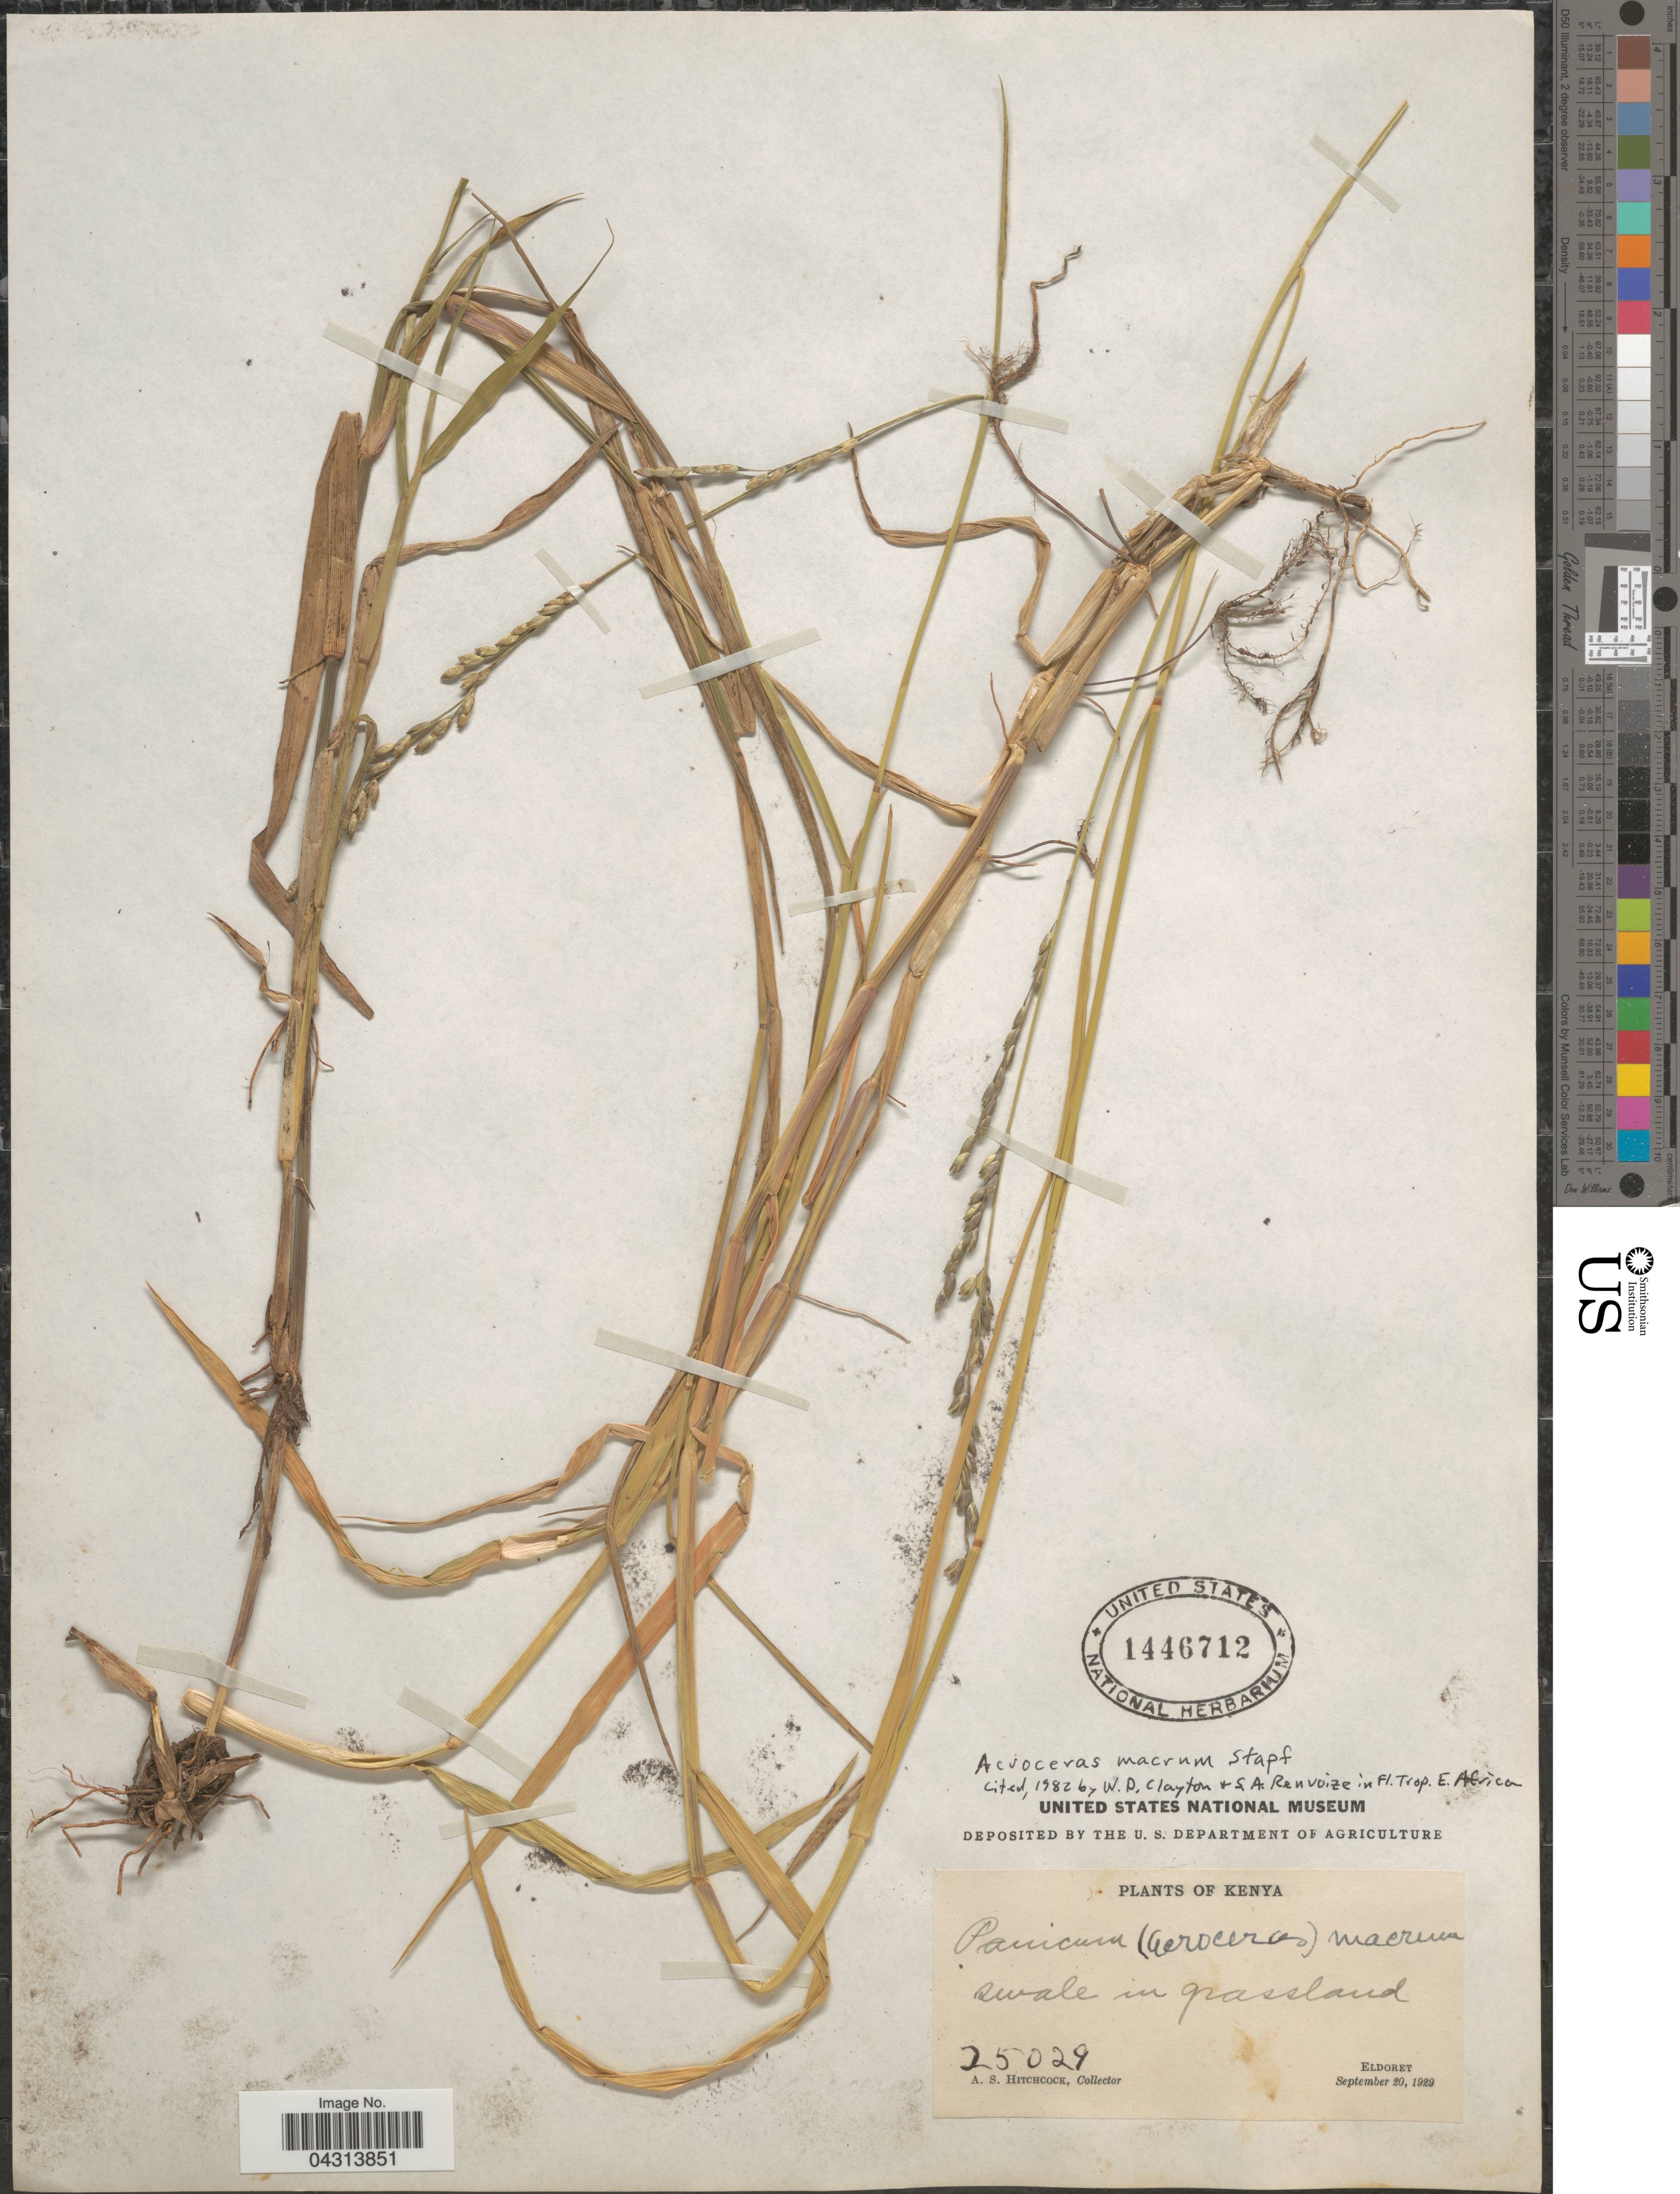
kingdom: Plantae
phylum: Tracheophyta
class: Liliopsida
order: Poales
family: Poaceae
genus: Acroceras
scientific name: Acroceras macrum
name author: Stapf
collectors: A. S. Hitchcock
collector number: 25029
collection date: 1929-09-20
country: Kenya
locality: Swale in grassland. Eldoret.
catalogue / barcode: US 1446712